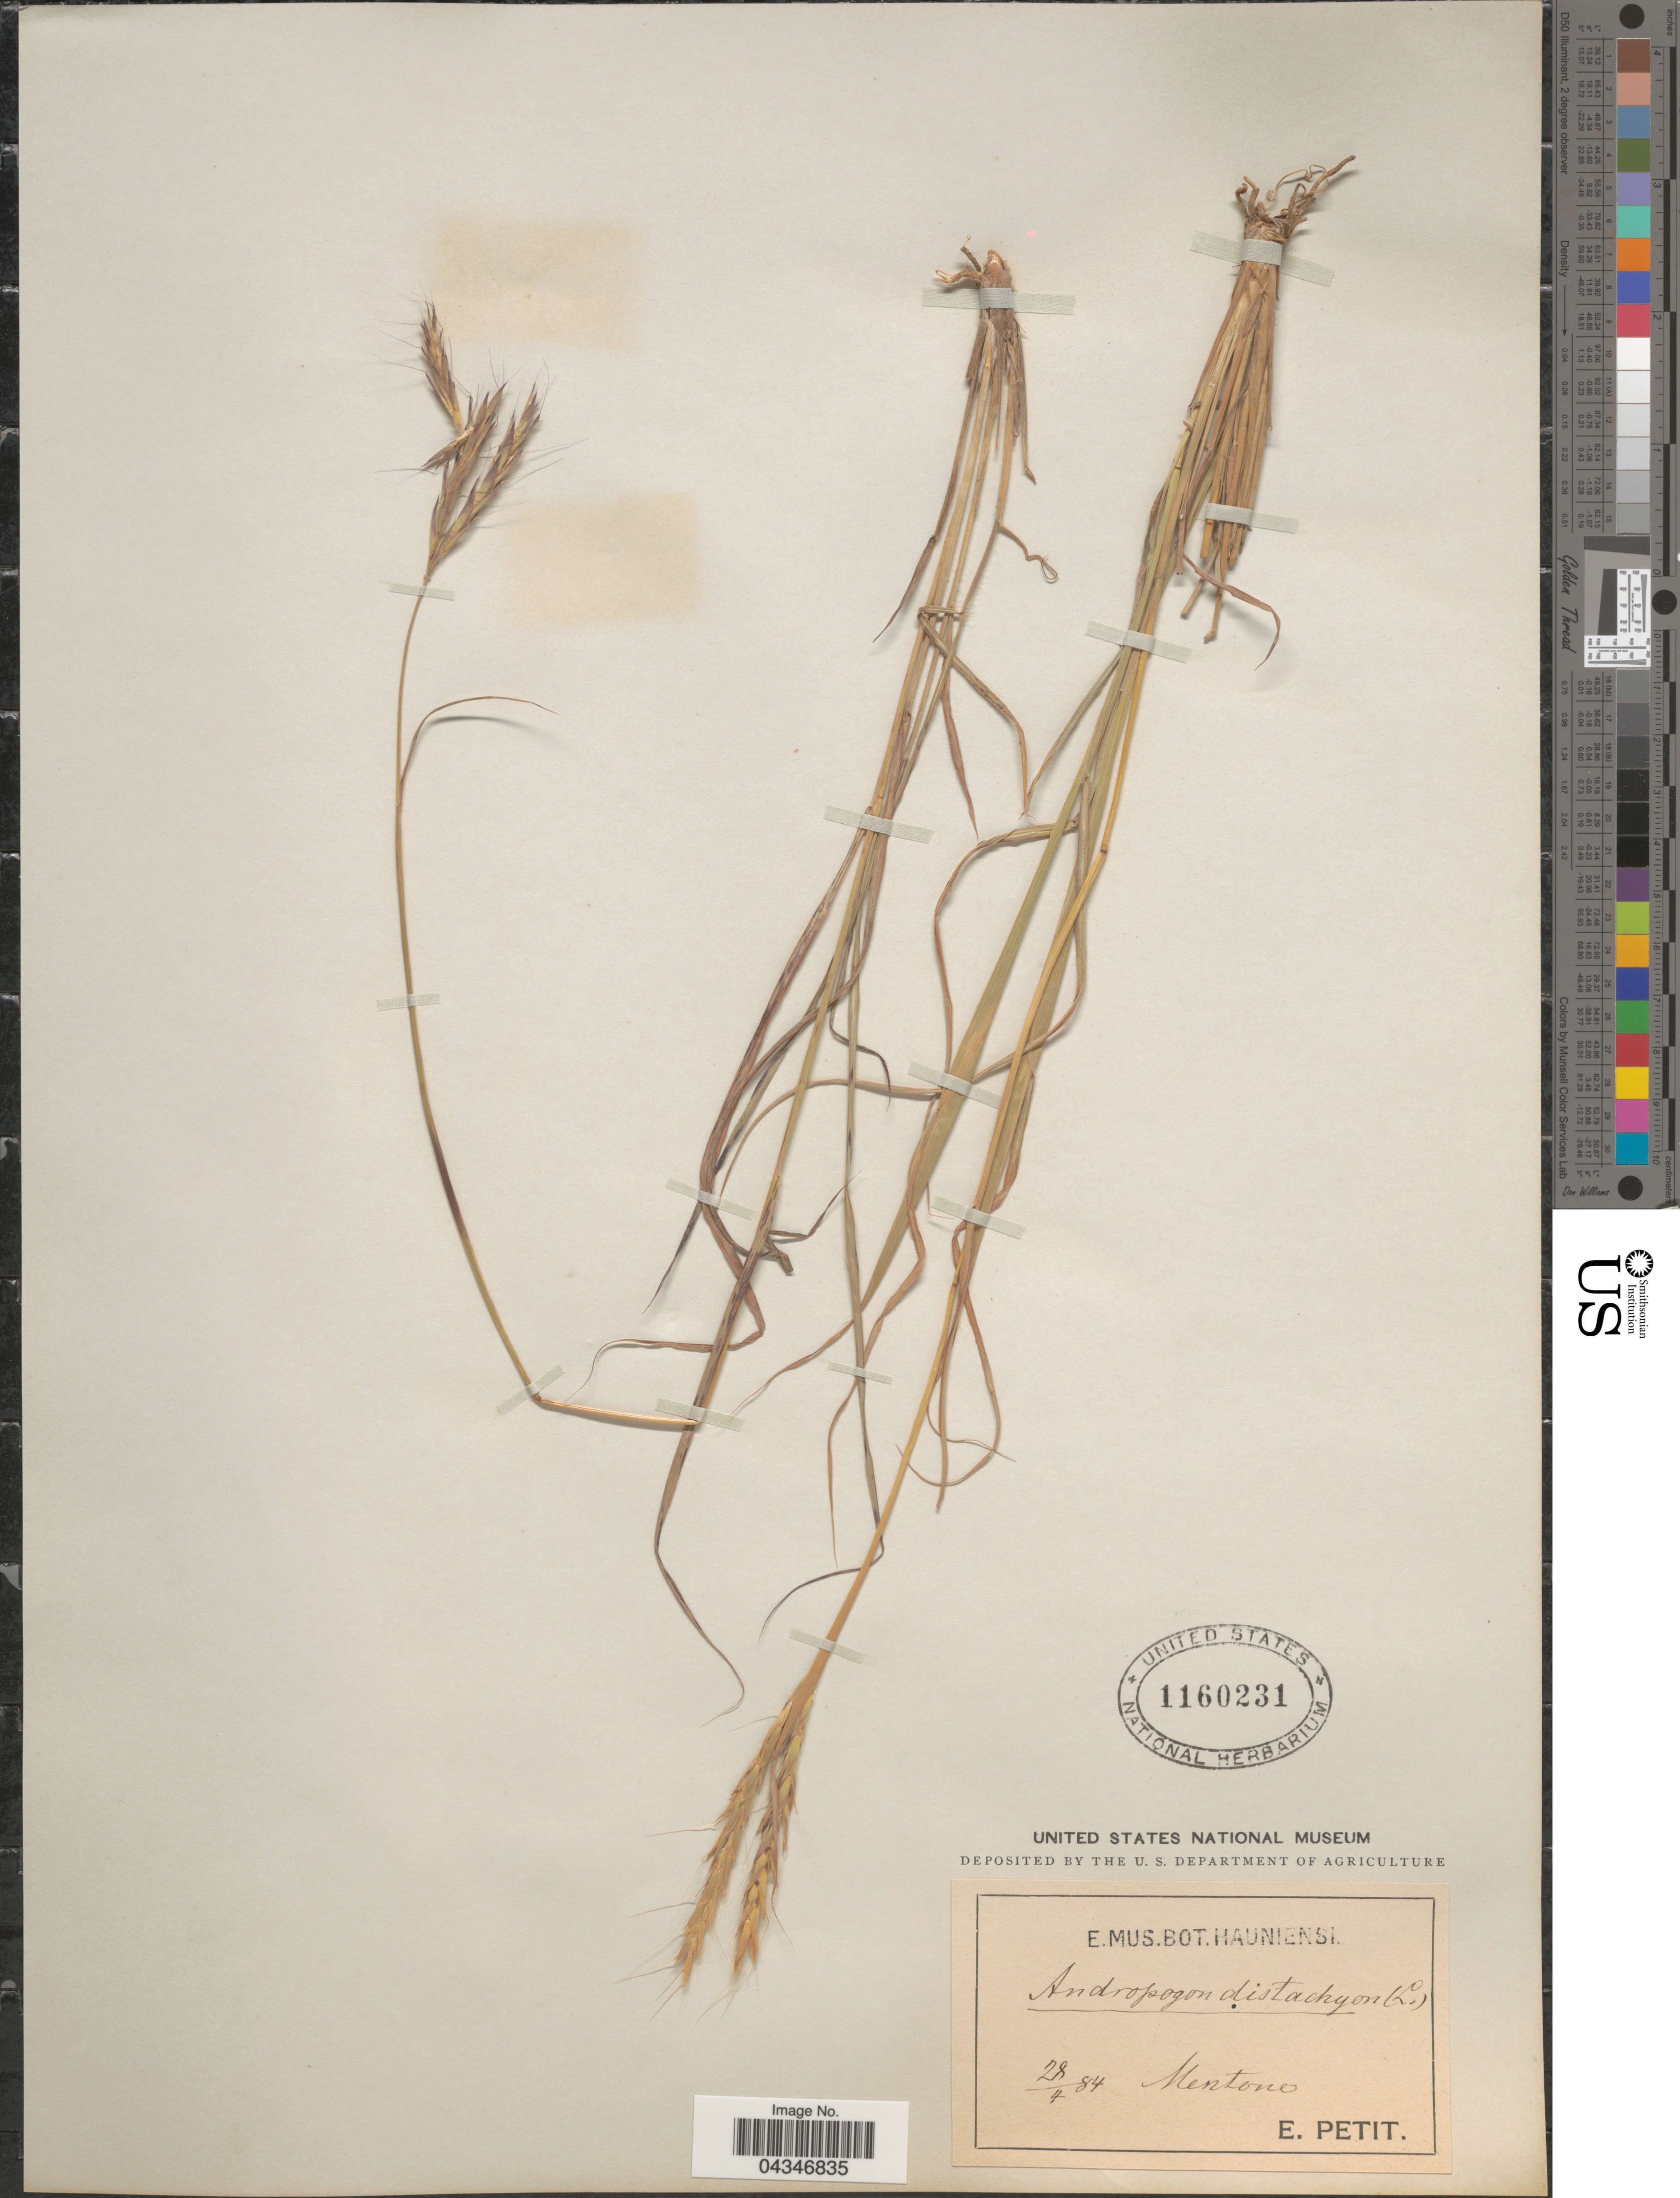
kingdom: Plantae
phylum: Tracheophyta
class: Liliopsida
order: Poales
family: Poaceae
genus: Andropogon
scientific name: Andropogon distachyos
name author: L.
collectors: E. Petit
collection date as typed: Transcribed d/m/y: 28/4/84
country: France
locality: Mentone.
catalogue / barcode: US 1160231